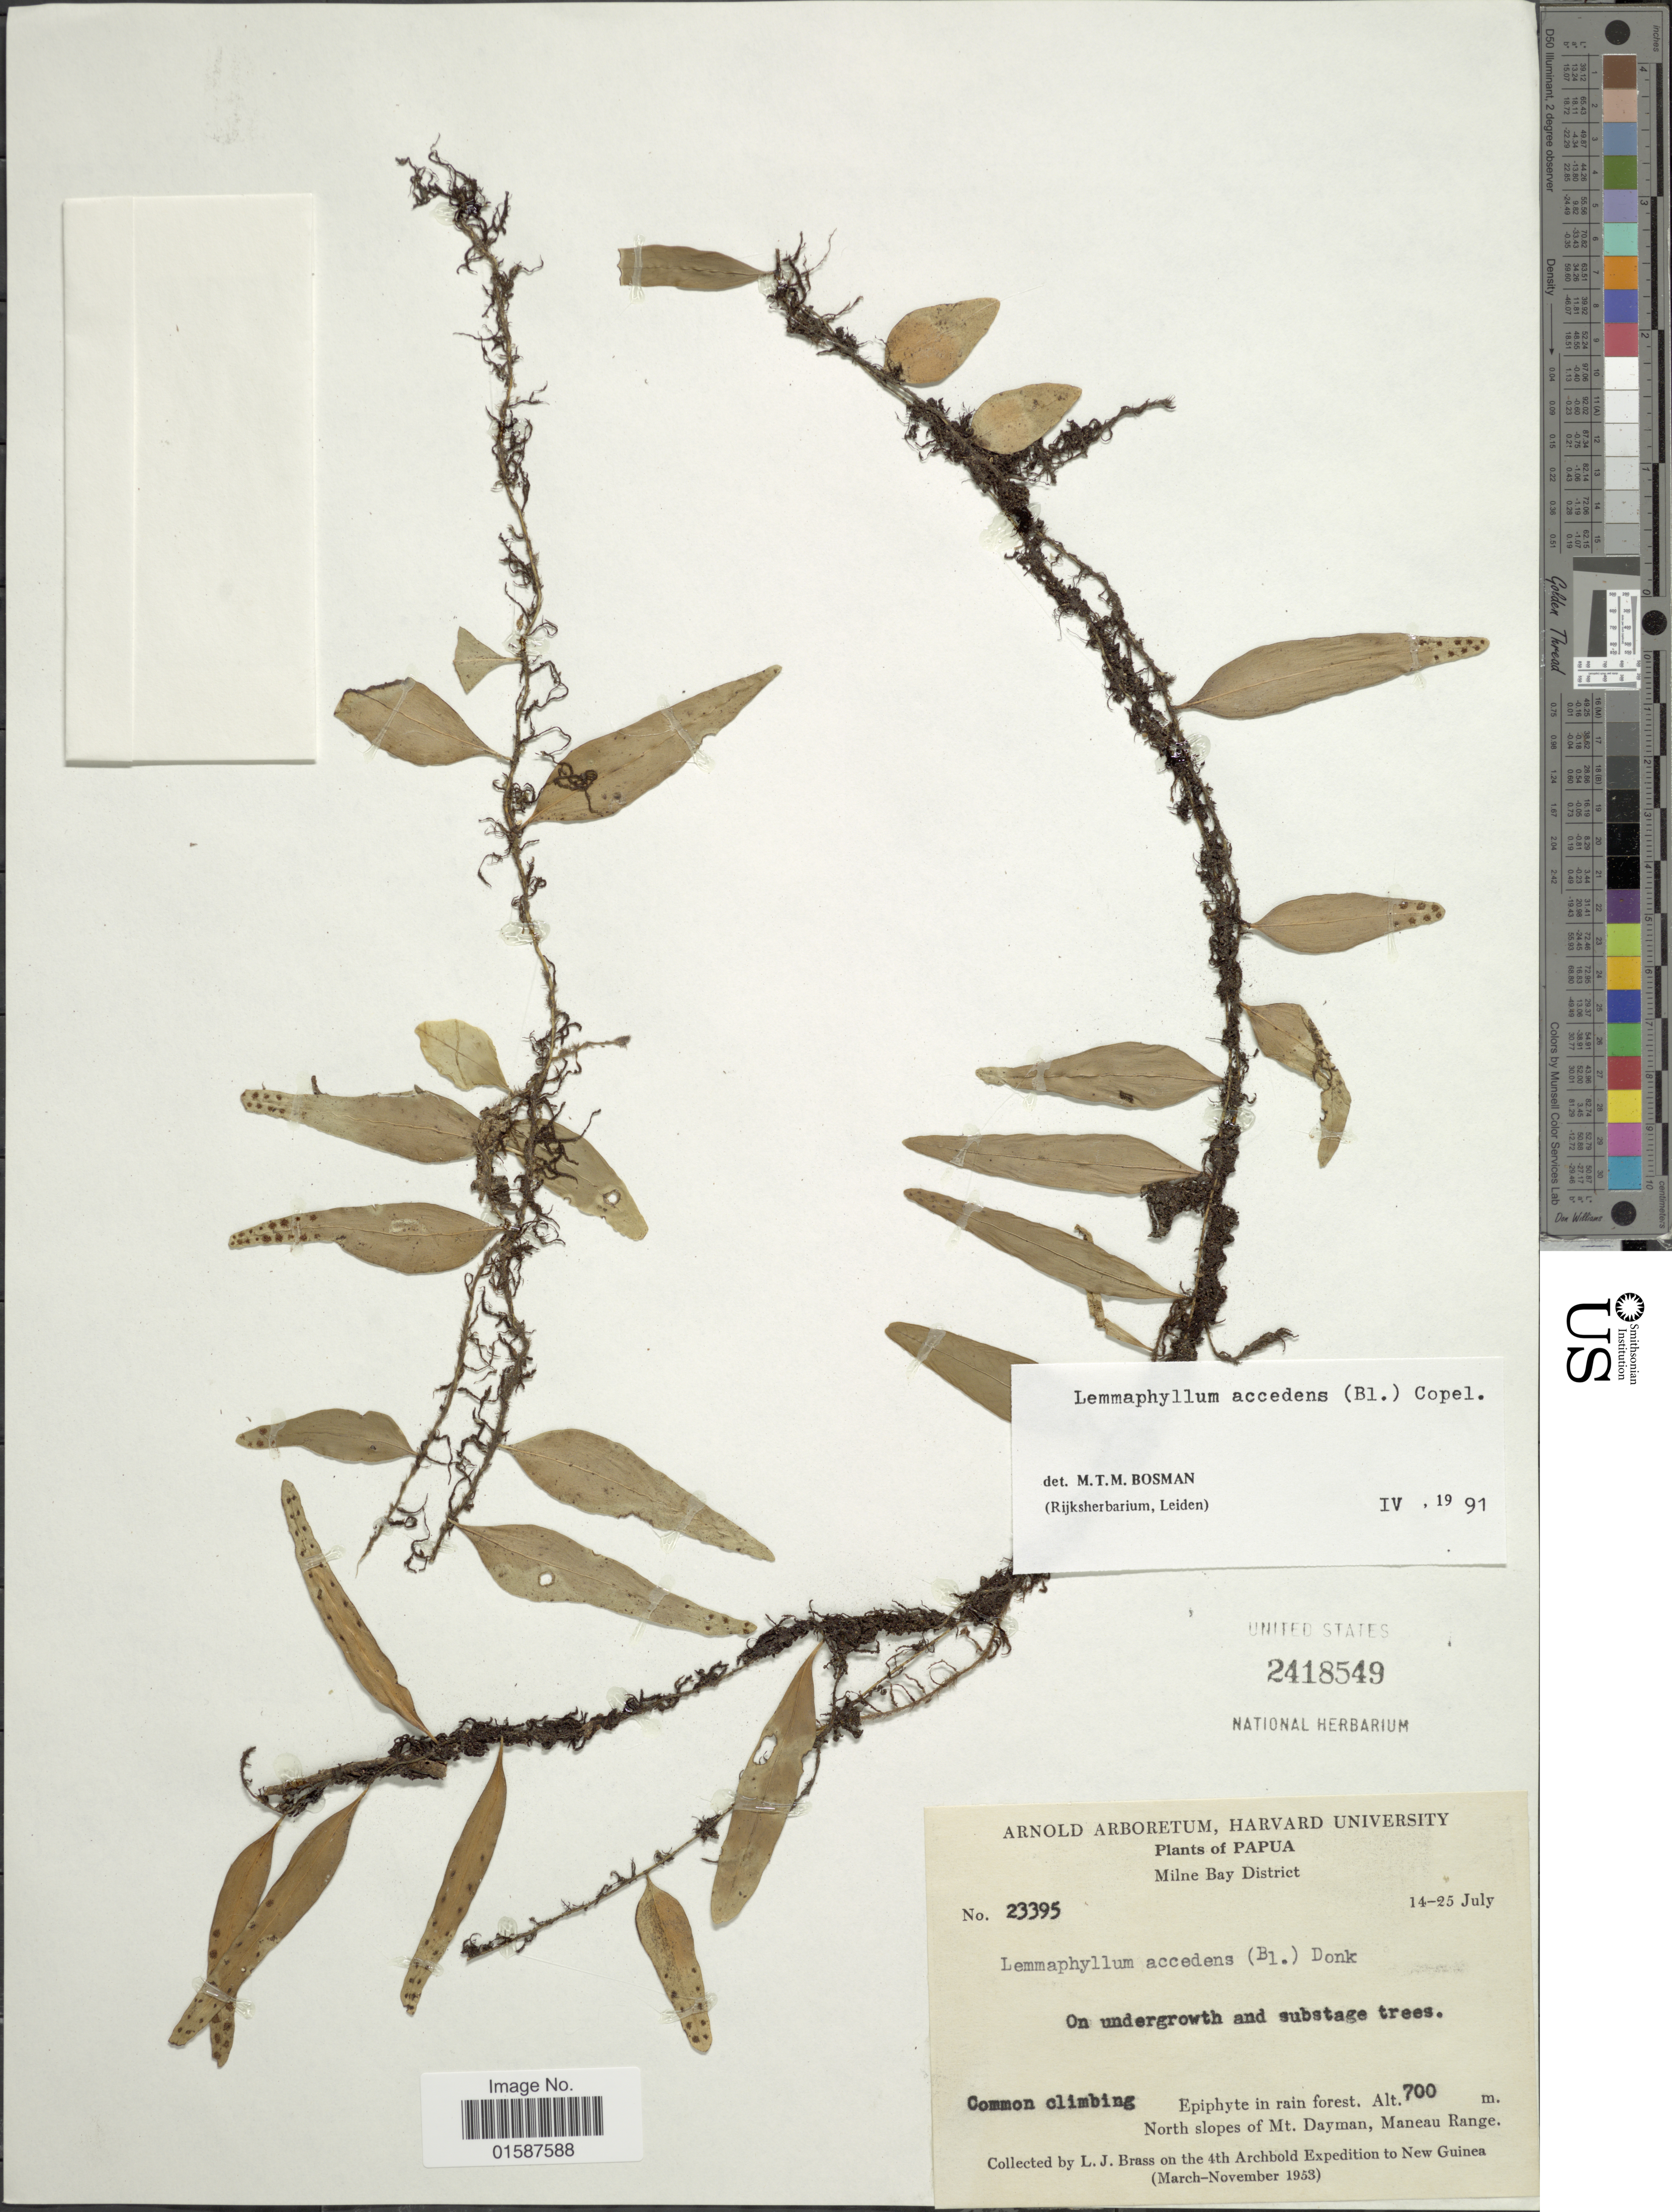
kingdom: Plantae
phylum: Tracheophyta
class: Polypodiopsida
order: Polypodiales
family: Polypodiaceae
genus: Lemmaphyllum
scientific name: Lemmaphyllum accedens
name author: (Blume) Donk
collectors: L. J. Brass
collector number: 23395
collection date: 1953-07-14/1953-07-25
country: Papua New Guinea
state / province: Milne Bay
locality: Papua, Milne Bay District, North slopes of Mt. Dayman, Maneau Range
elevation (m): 700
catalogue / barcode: US 2418549